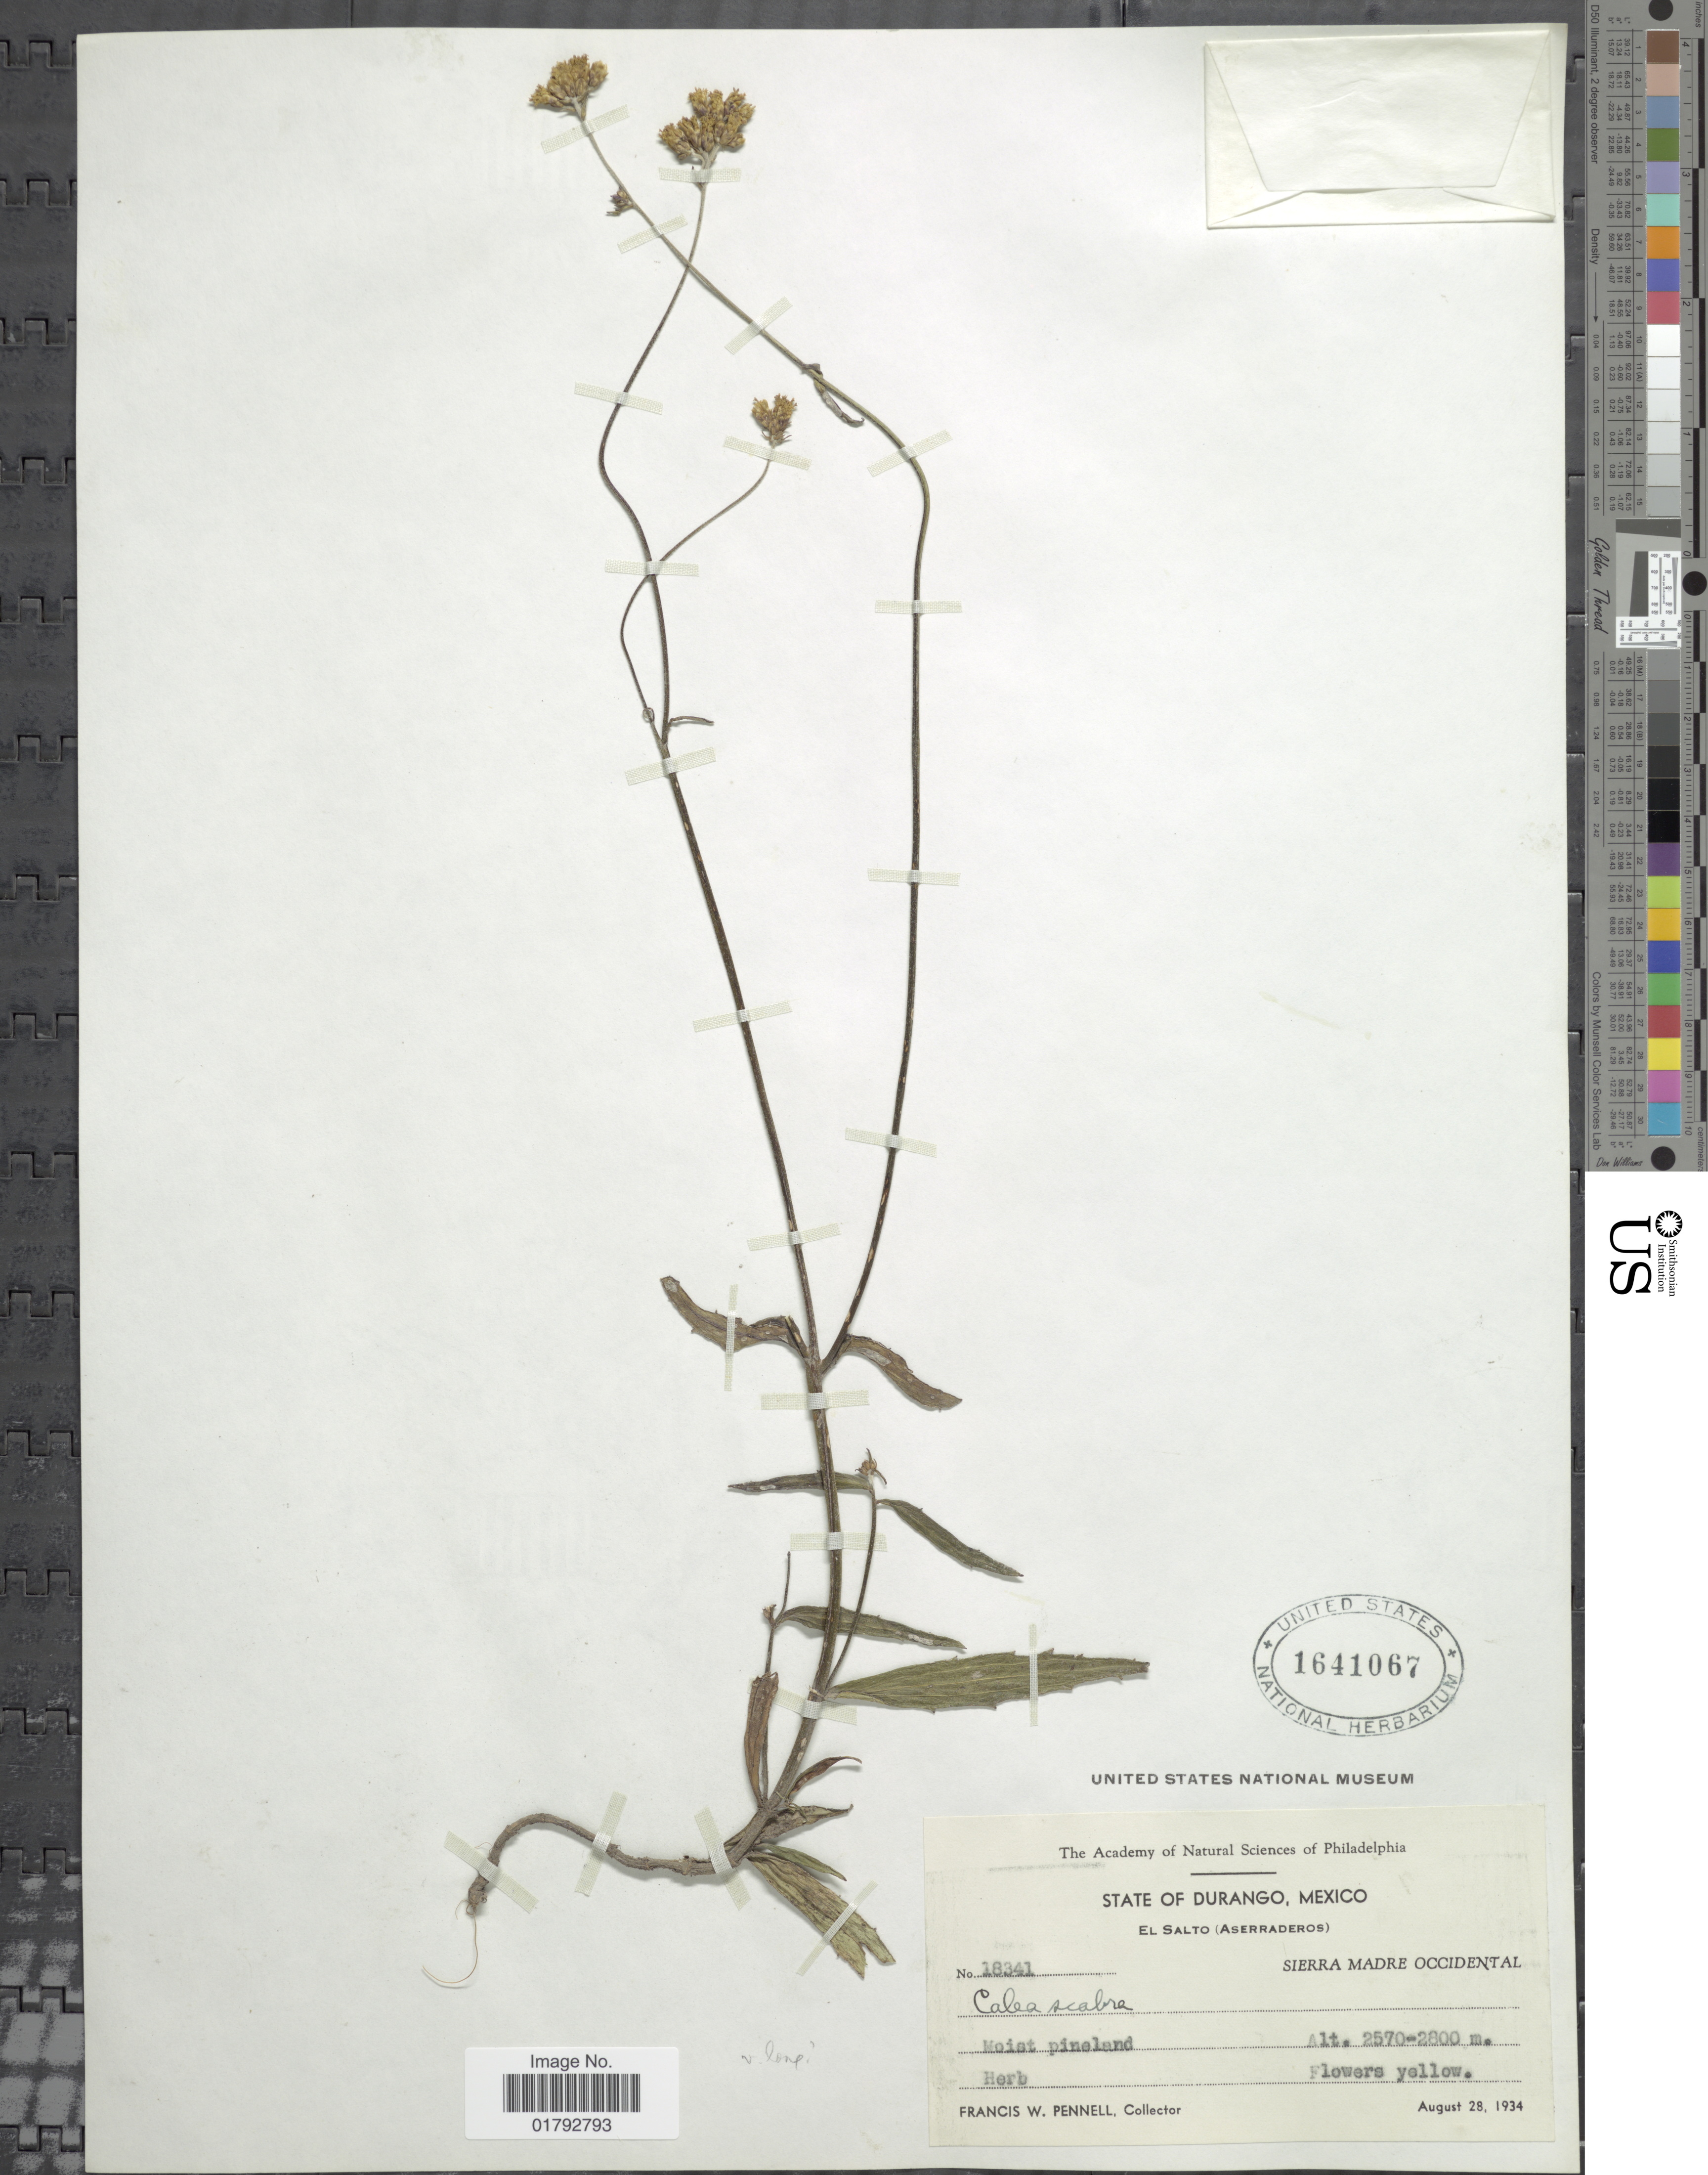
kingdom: Plantae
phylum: Tracheophyta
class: Magnoliopsida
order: Asterales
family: Asteraceae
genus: Alloispermum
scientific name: Alloispermum scabrum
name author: (Lag.) H. Rob.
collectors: F. W. Pennell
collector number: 18341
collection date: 1934-08-28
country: Mexico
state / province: Durango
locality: State of Durango, Mexico, El Salto ( Aserraderos). Sierra Madre Occidental.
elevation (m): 2570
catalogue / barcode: US 1641067